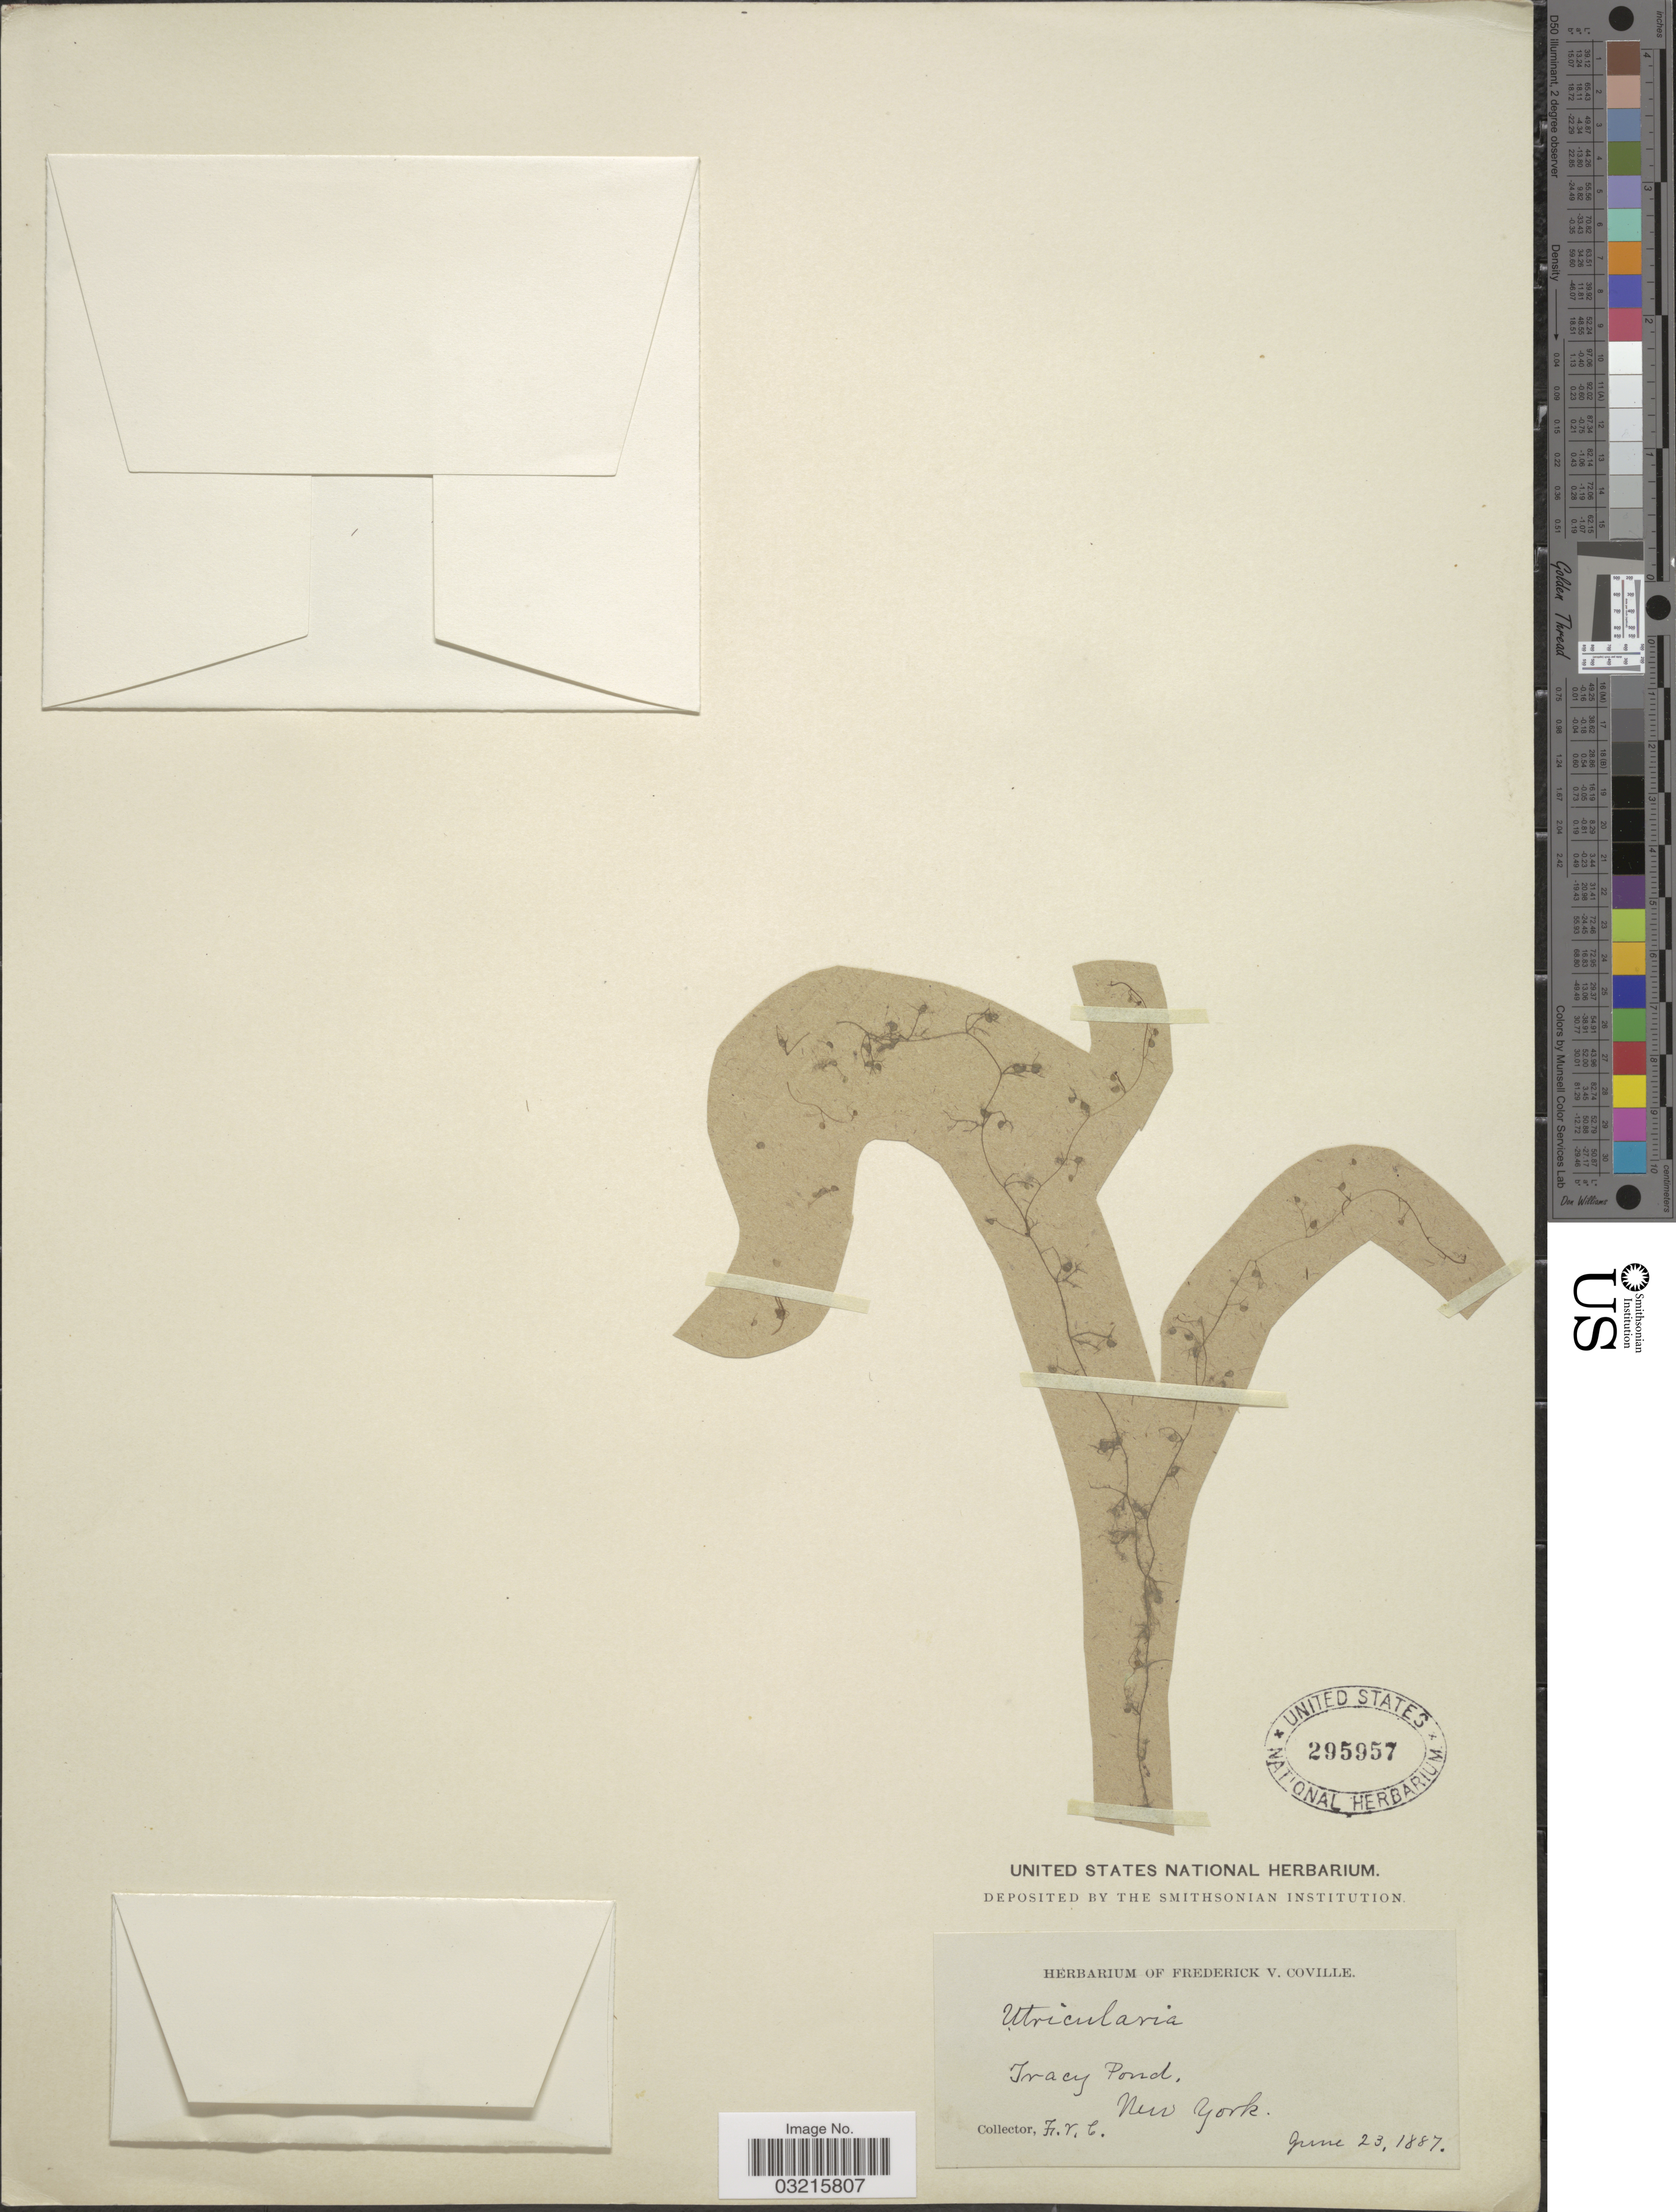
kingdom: Plantae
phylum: Tracheophyta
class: Magnoliopsida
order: Lamiales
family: Lentibulariaceae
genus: Utricularia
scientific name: Utricularia sp.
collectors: F. V. Coville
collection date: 1887-06-23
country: United States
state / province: New York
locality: Tracy Pond.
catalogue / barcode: US 295957